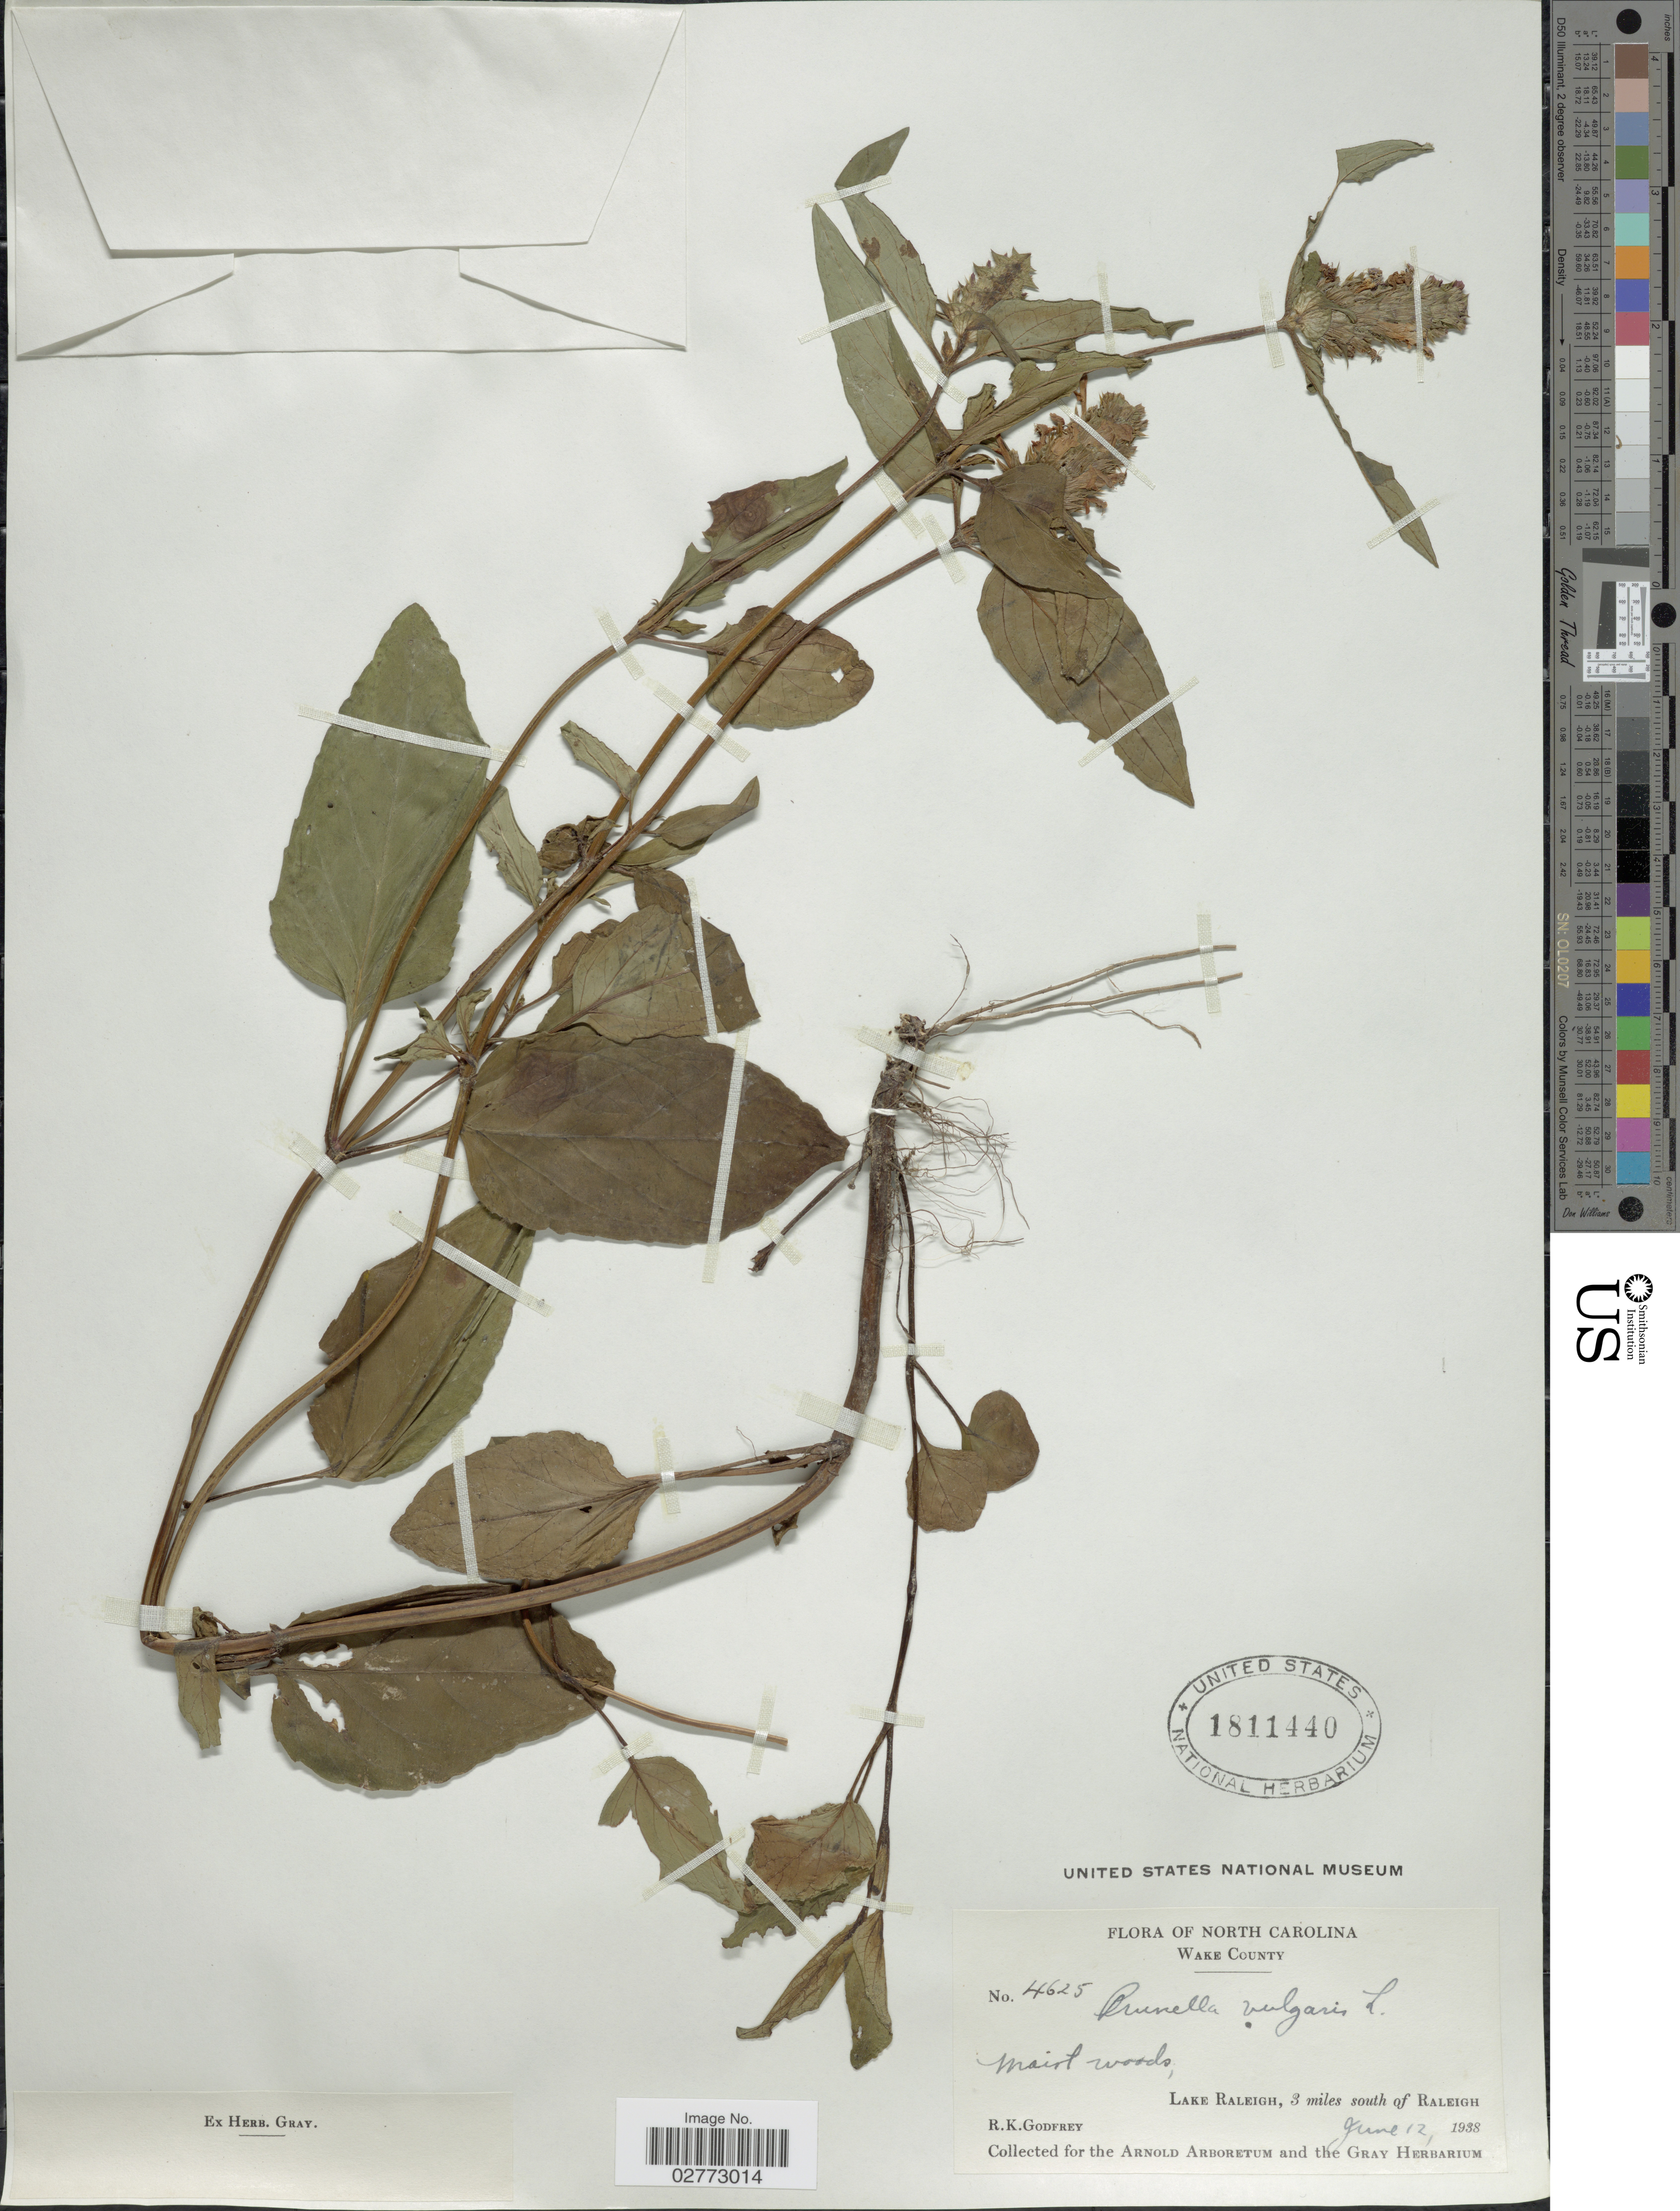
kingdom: Plantae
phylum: Tracheophyta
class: Magnoliopsida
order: Lamiales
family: Lamiaceae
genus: Prunella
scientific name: Prunella vulgaris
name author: L.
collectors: R. K. Godfrey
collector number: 4625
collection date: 1938-06-12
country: United States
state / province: North Carolina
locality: Wake County. Lake Raleigh, 3 miles south of Raleigh.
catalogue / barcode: US 1811440